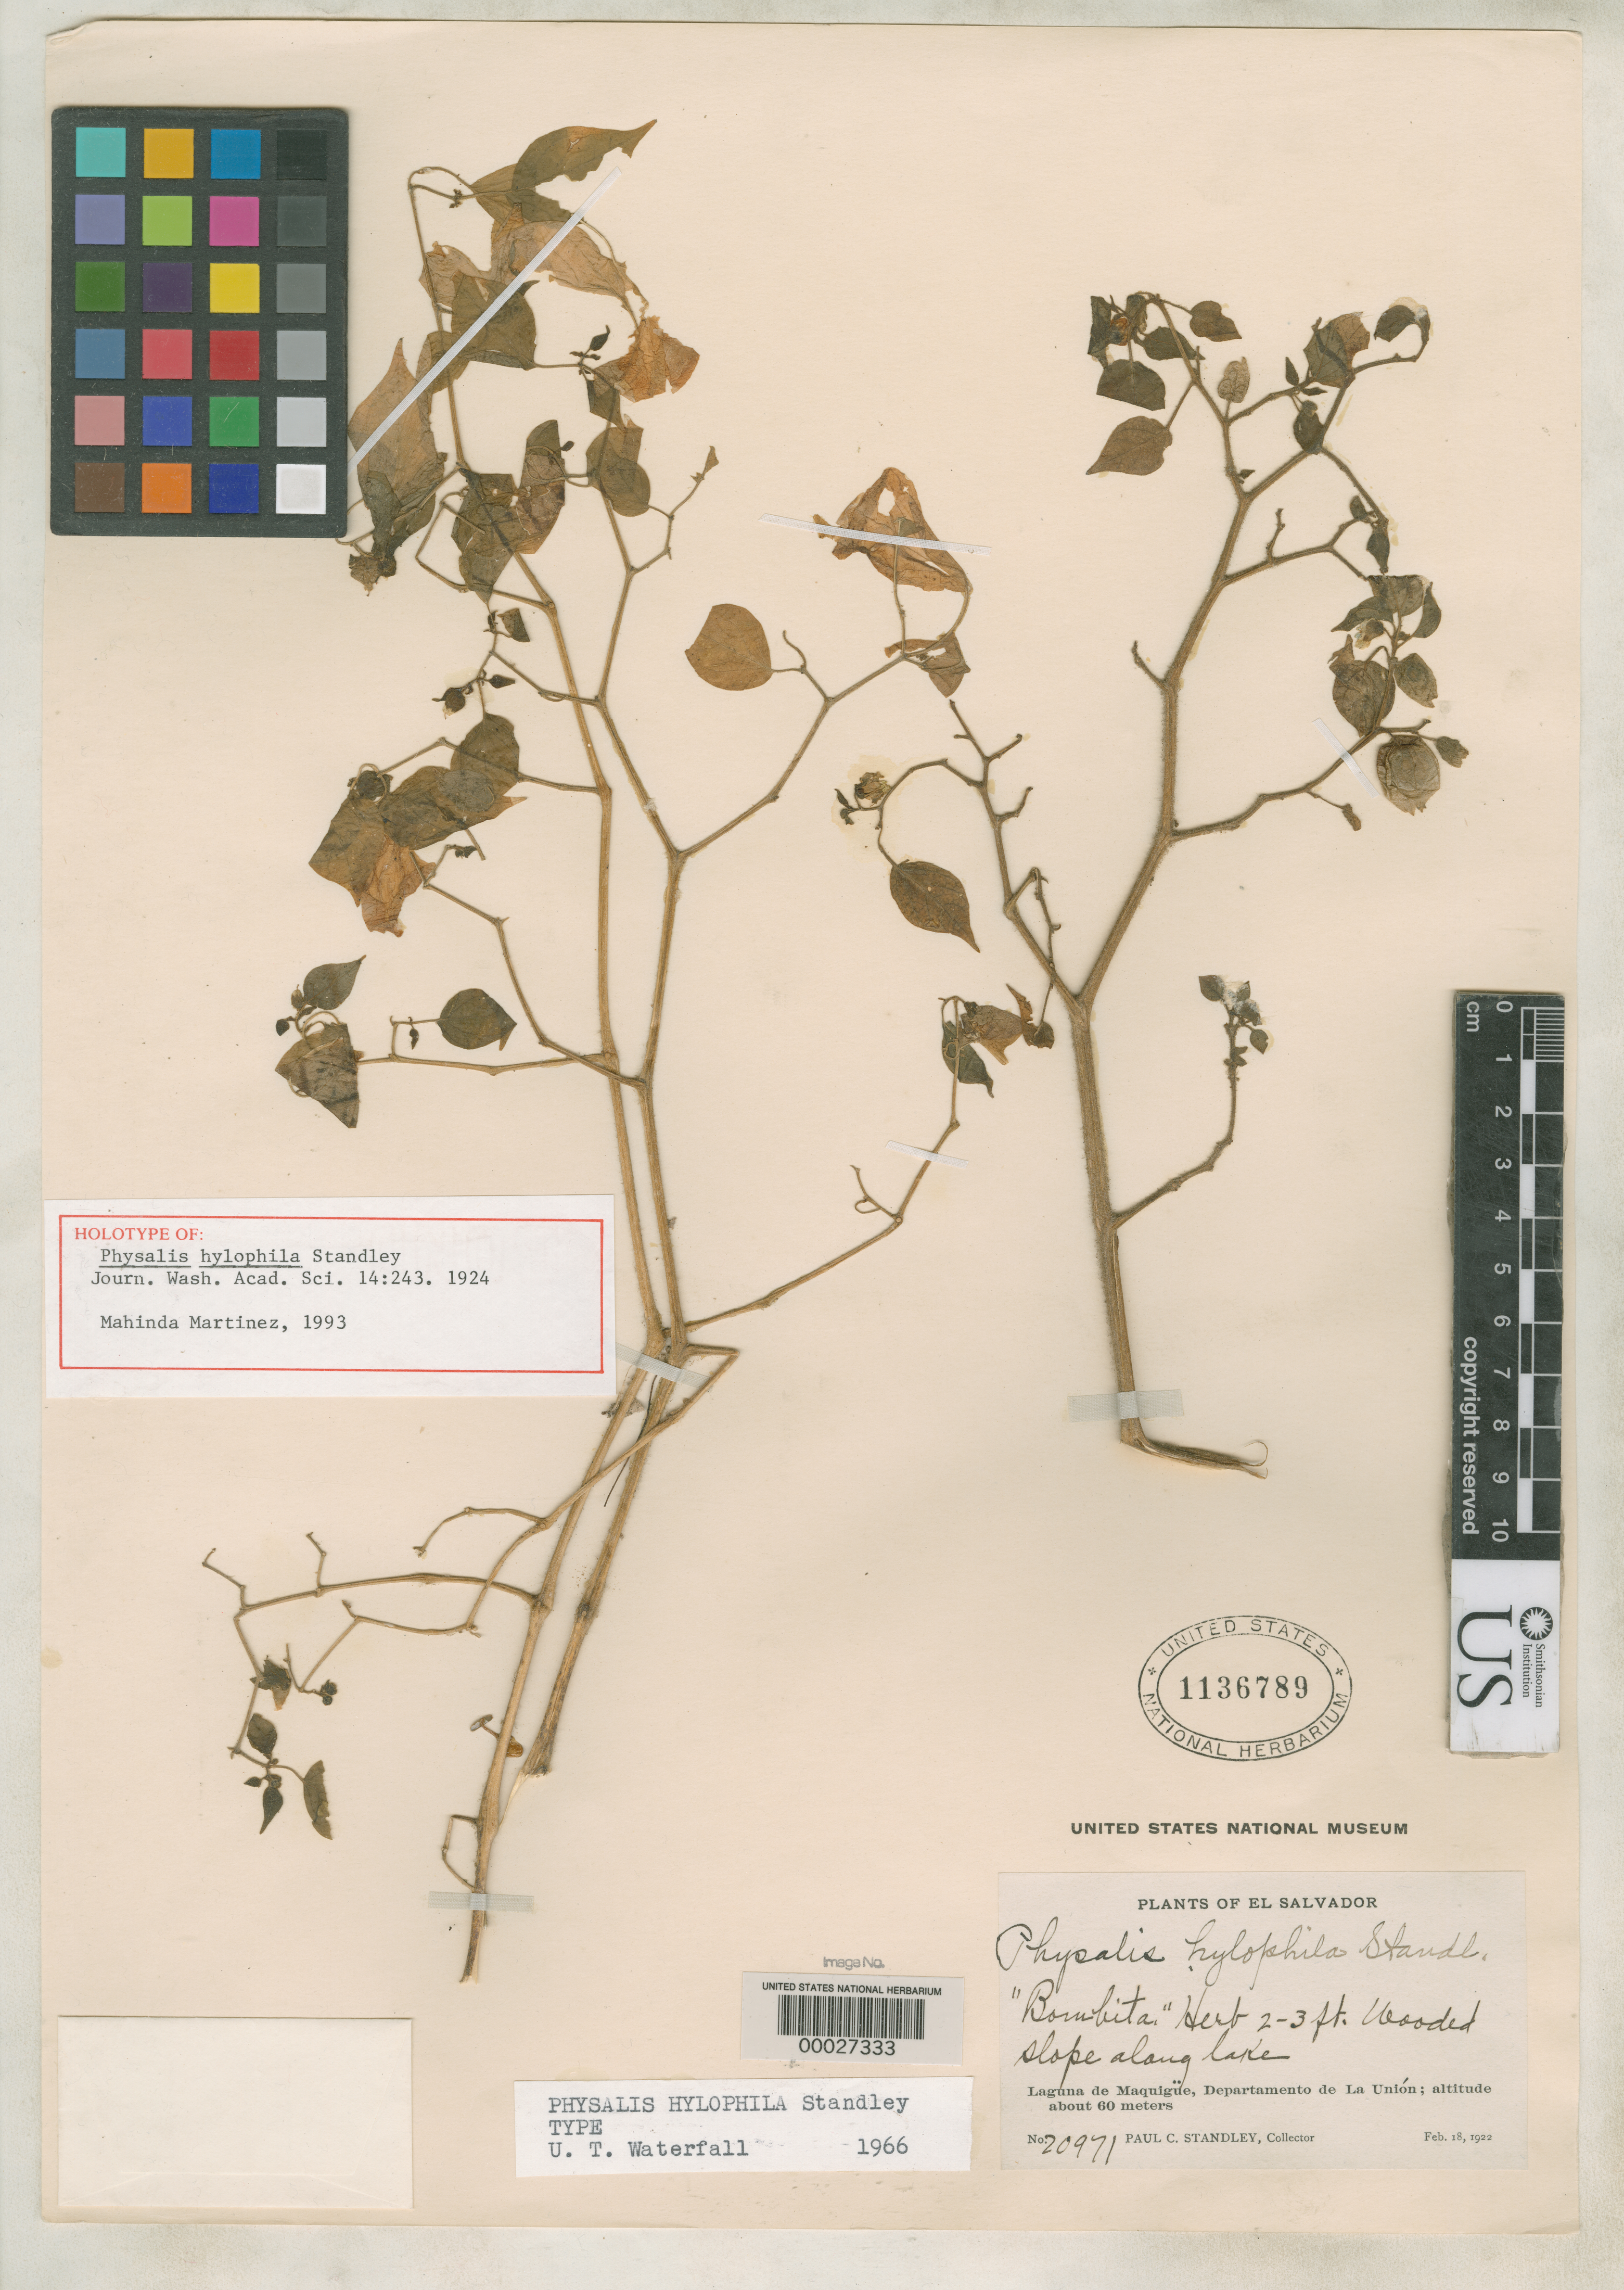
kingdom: Plantae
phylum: Tracheophyta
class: Magnoliopsida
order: Solanales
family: Solanaceae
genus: Physalis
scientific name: Physalis hylophila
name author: Standl.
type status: Holotype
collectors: P. C. Standley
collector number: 20971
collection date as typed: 18 Feb 1922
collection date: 1922-02-18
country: El Salvador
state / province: La Unión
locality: Laguna de Maquigue.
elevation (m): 60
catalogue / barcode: US 1136789